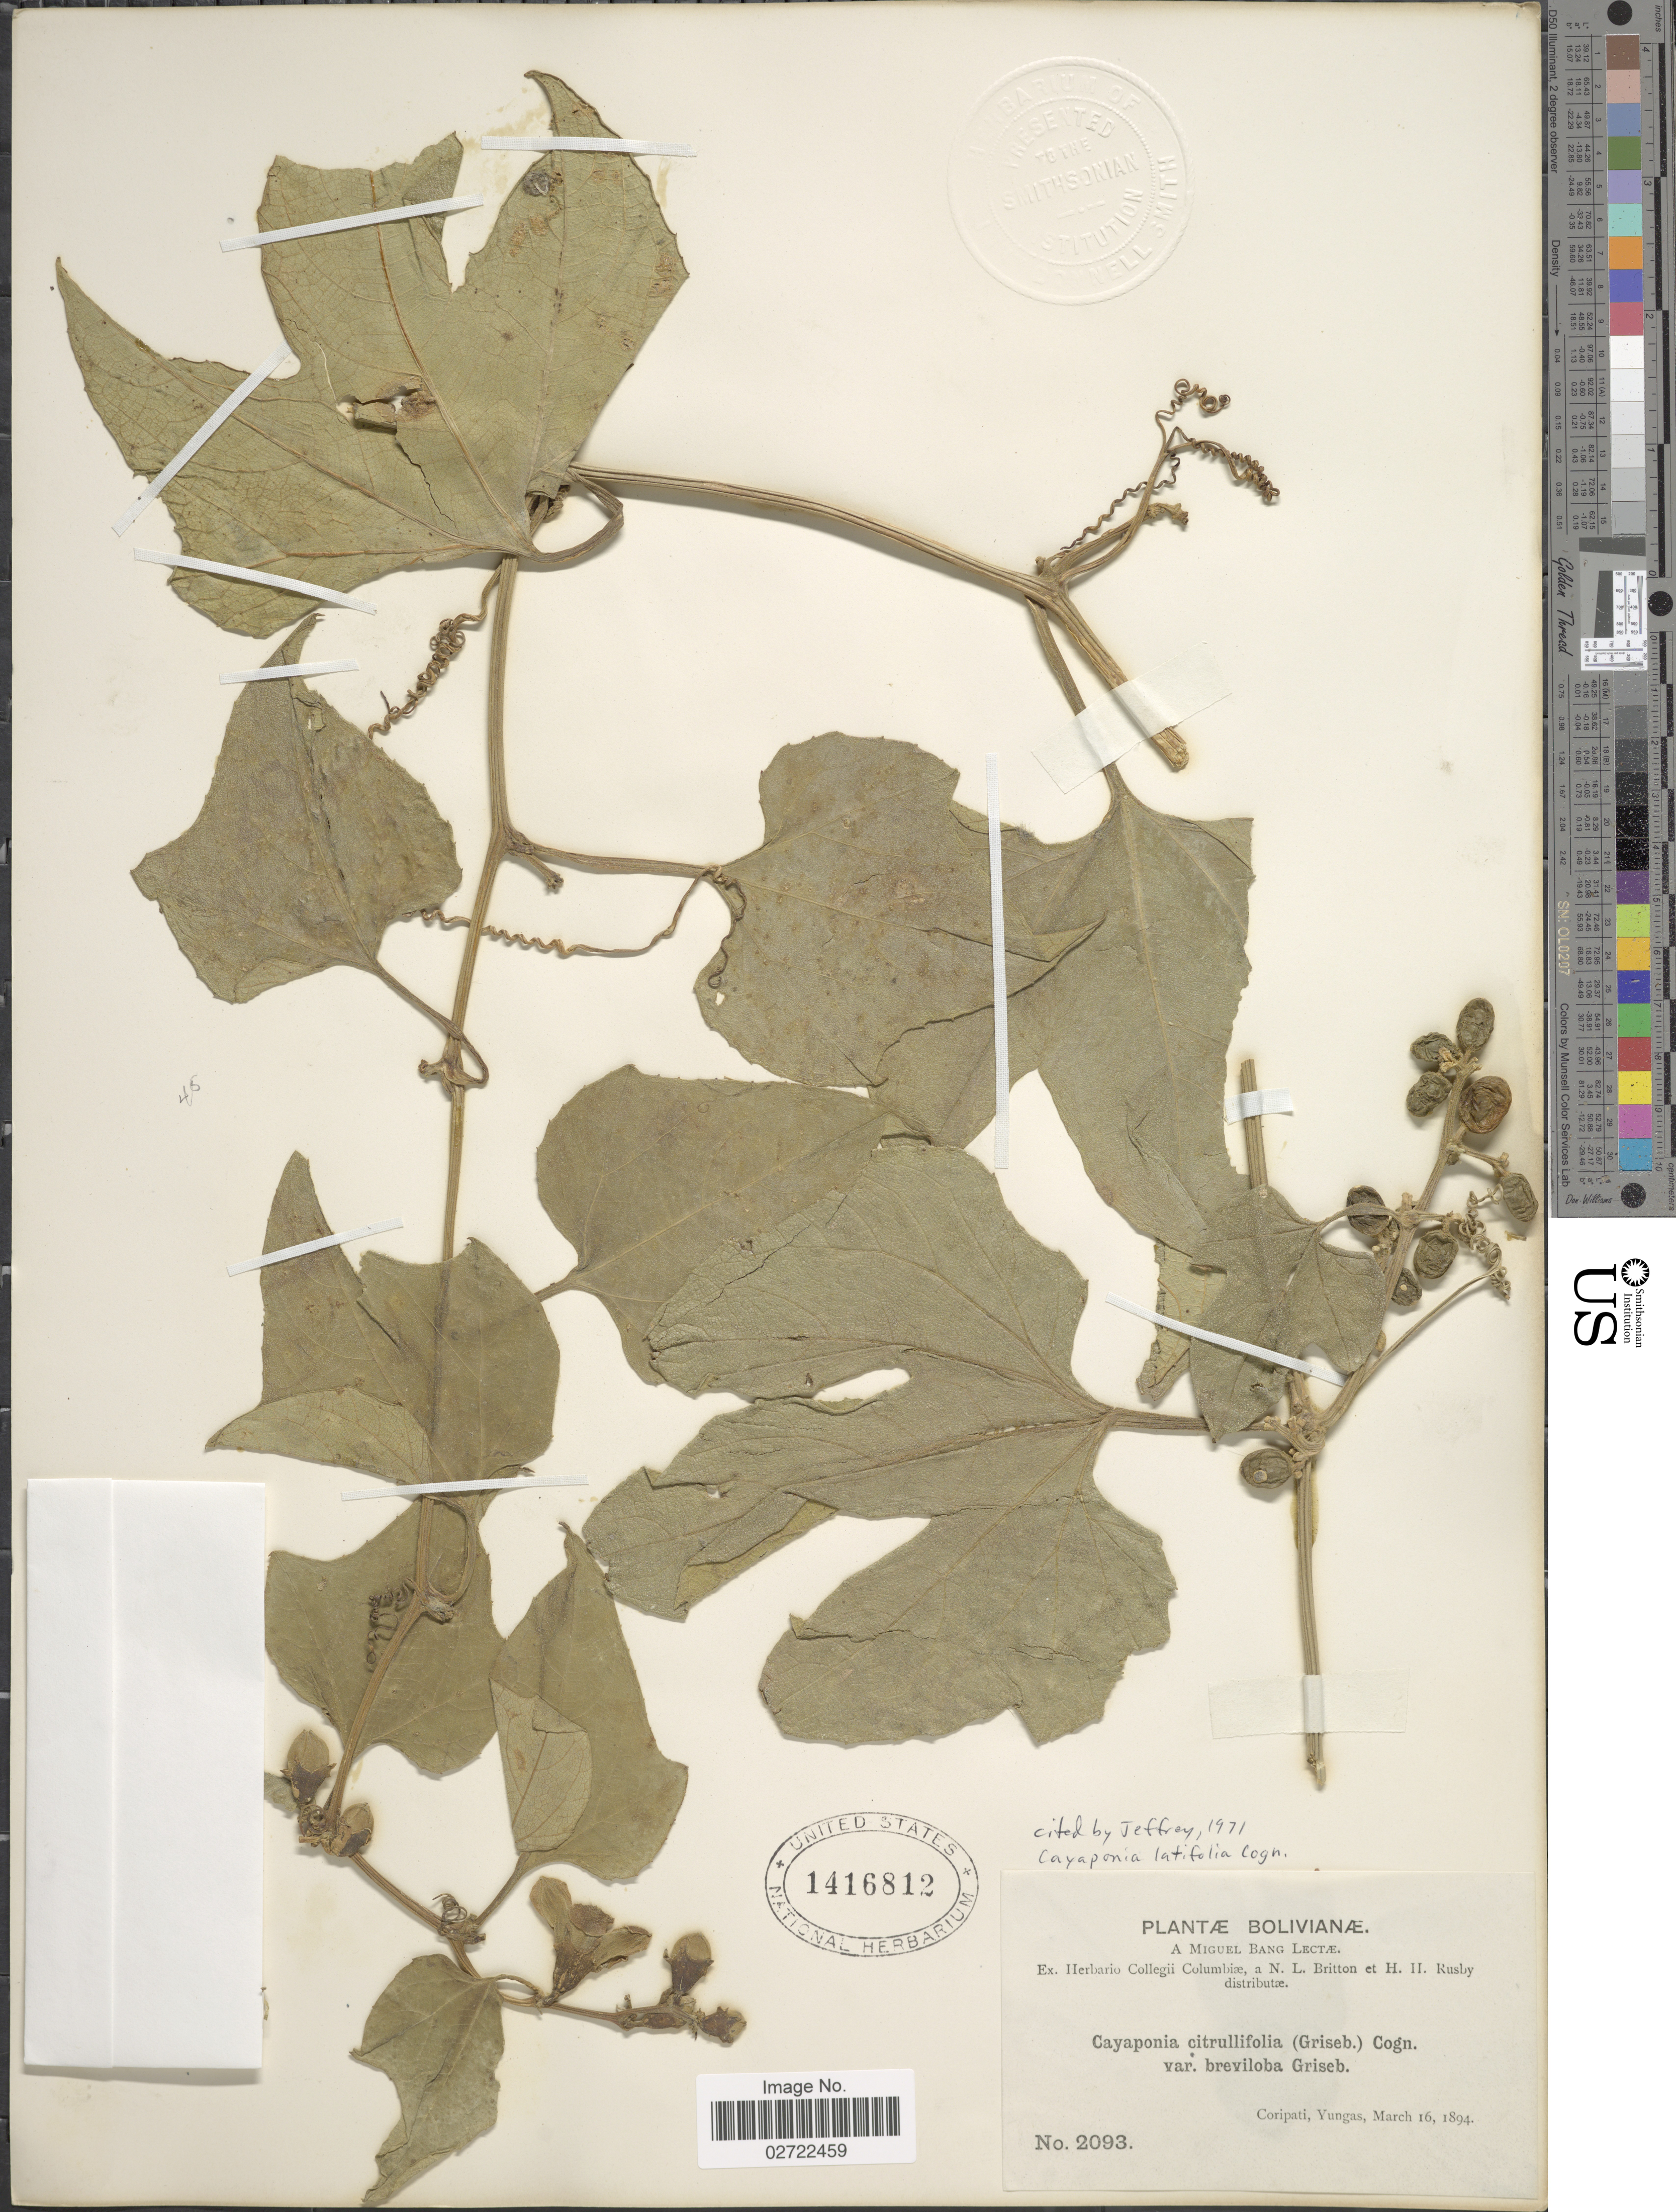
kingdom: Plantae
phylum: Tracheophyta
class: Magnoliopsida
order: Cucurbitales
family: Cucurbitaceae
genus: Cayaponia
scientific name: Cayaponia latifolia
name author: Cogn.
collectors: M. Bang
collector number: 2093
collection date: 1894-03-16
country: Bolivia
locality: Coripati, Yungas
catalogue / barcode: US 1416812